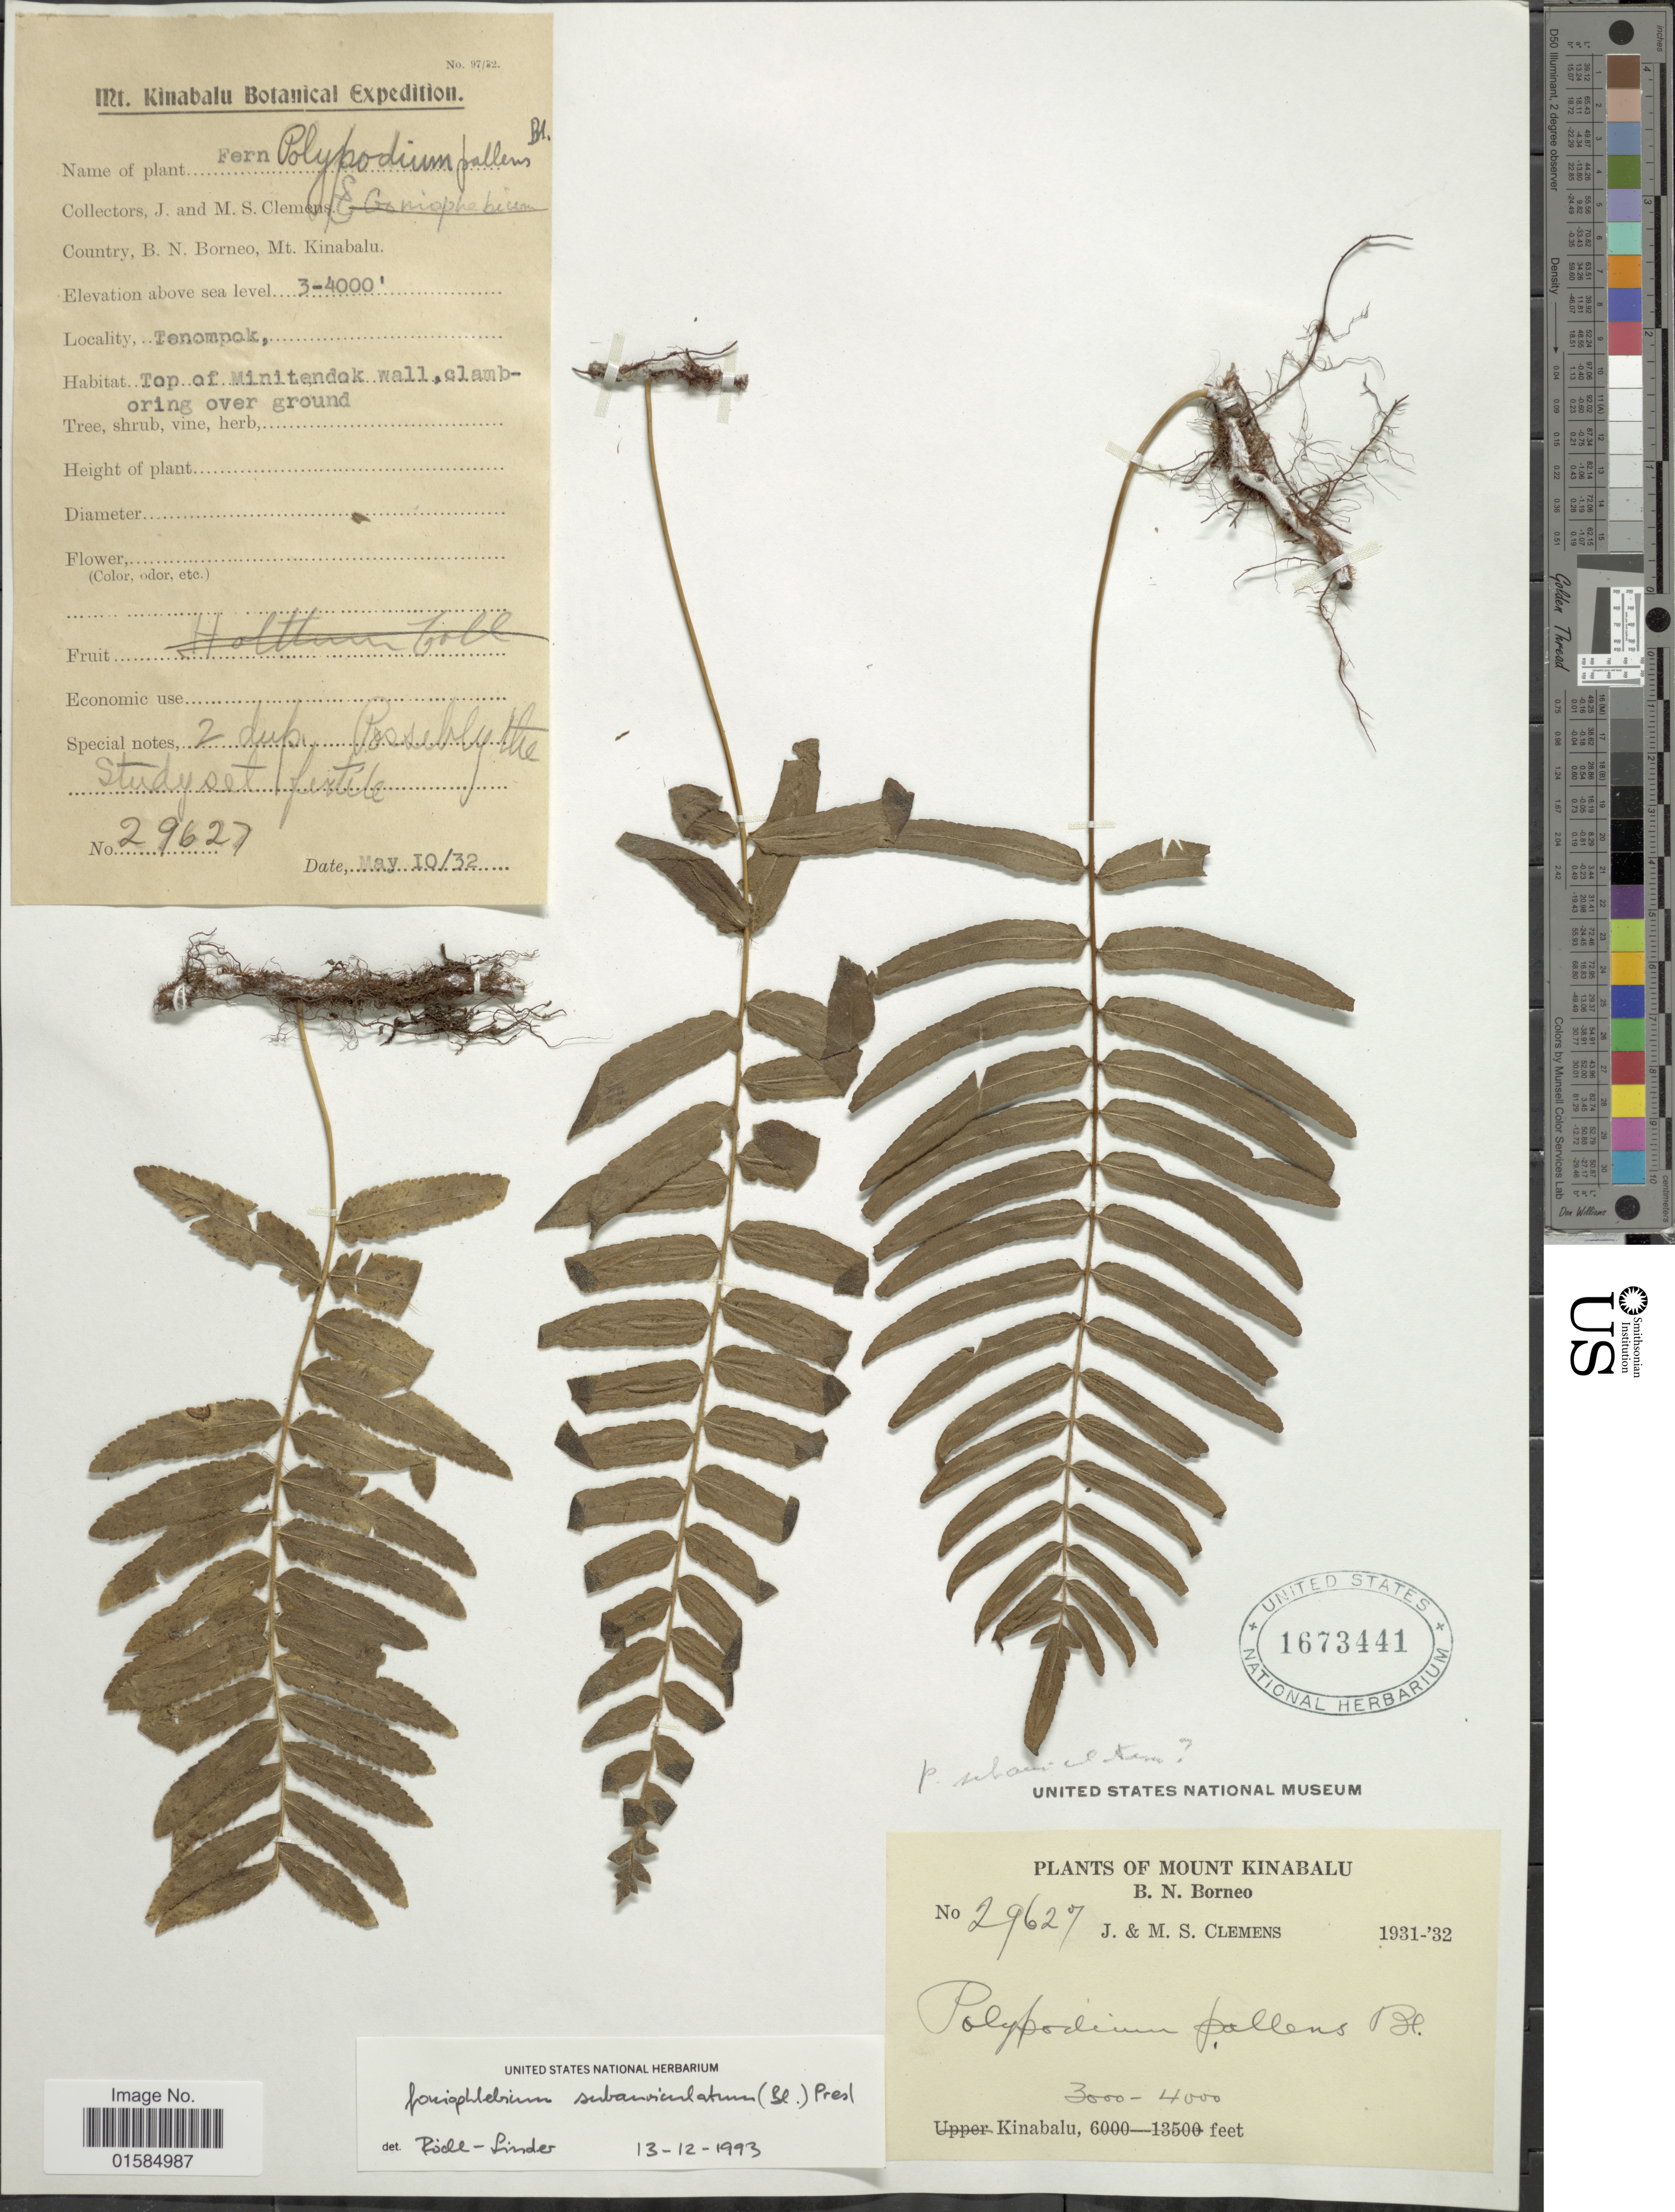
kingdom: Plantae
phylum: Tracheophyta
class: Polypodiopsida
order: Polypodiales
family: Polypodiaceae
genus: Goniophlebium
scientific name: Goniophlebium subauriculatum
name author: (Blume) C. Presl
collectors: J. Clemens & M. S. Clemens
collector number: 29627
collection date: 1932-05-10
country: Malaysia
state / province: Sabah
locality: Mount Kinabalu, B. N. Borneo, Kinabalu, Tenompok, top of Minitendok wall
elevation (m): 914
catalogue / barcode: US 1673441